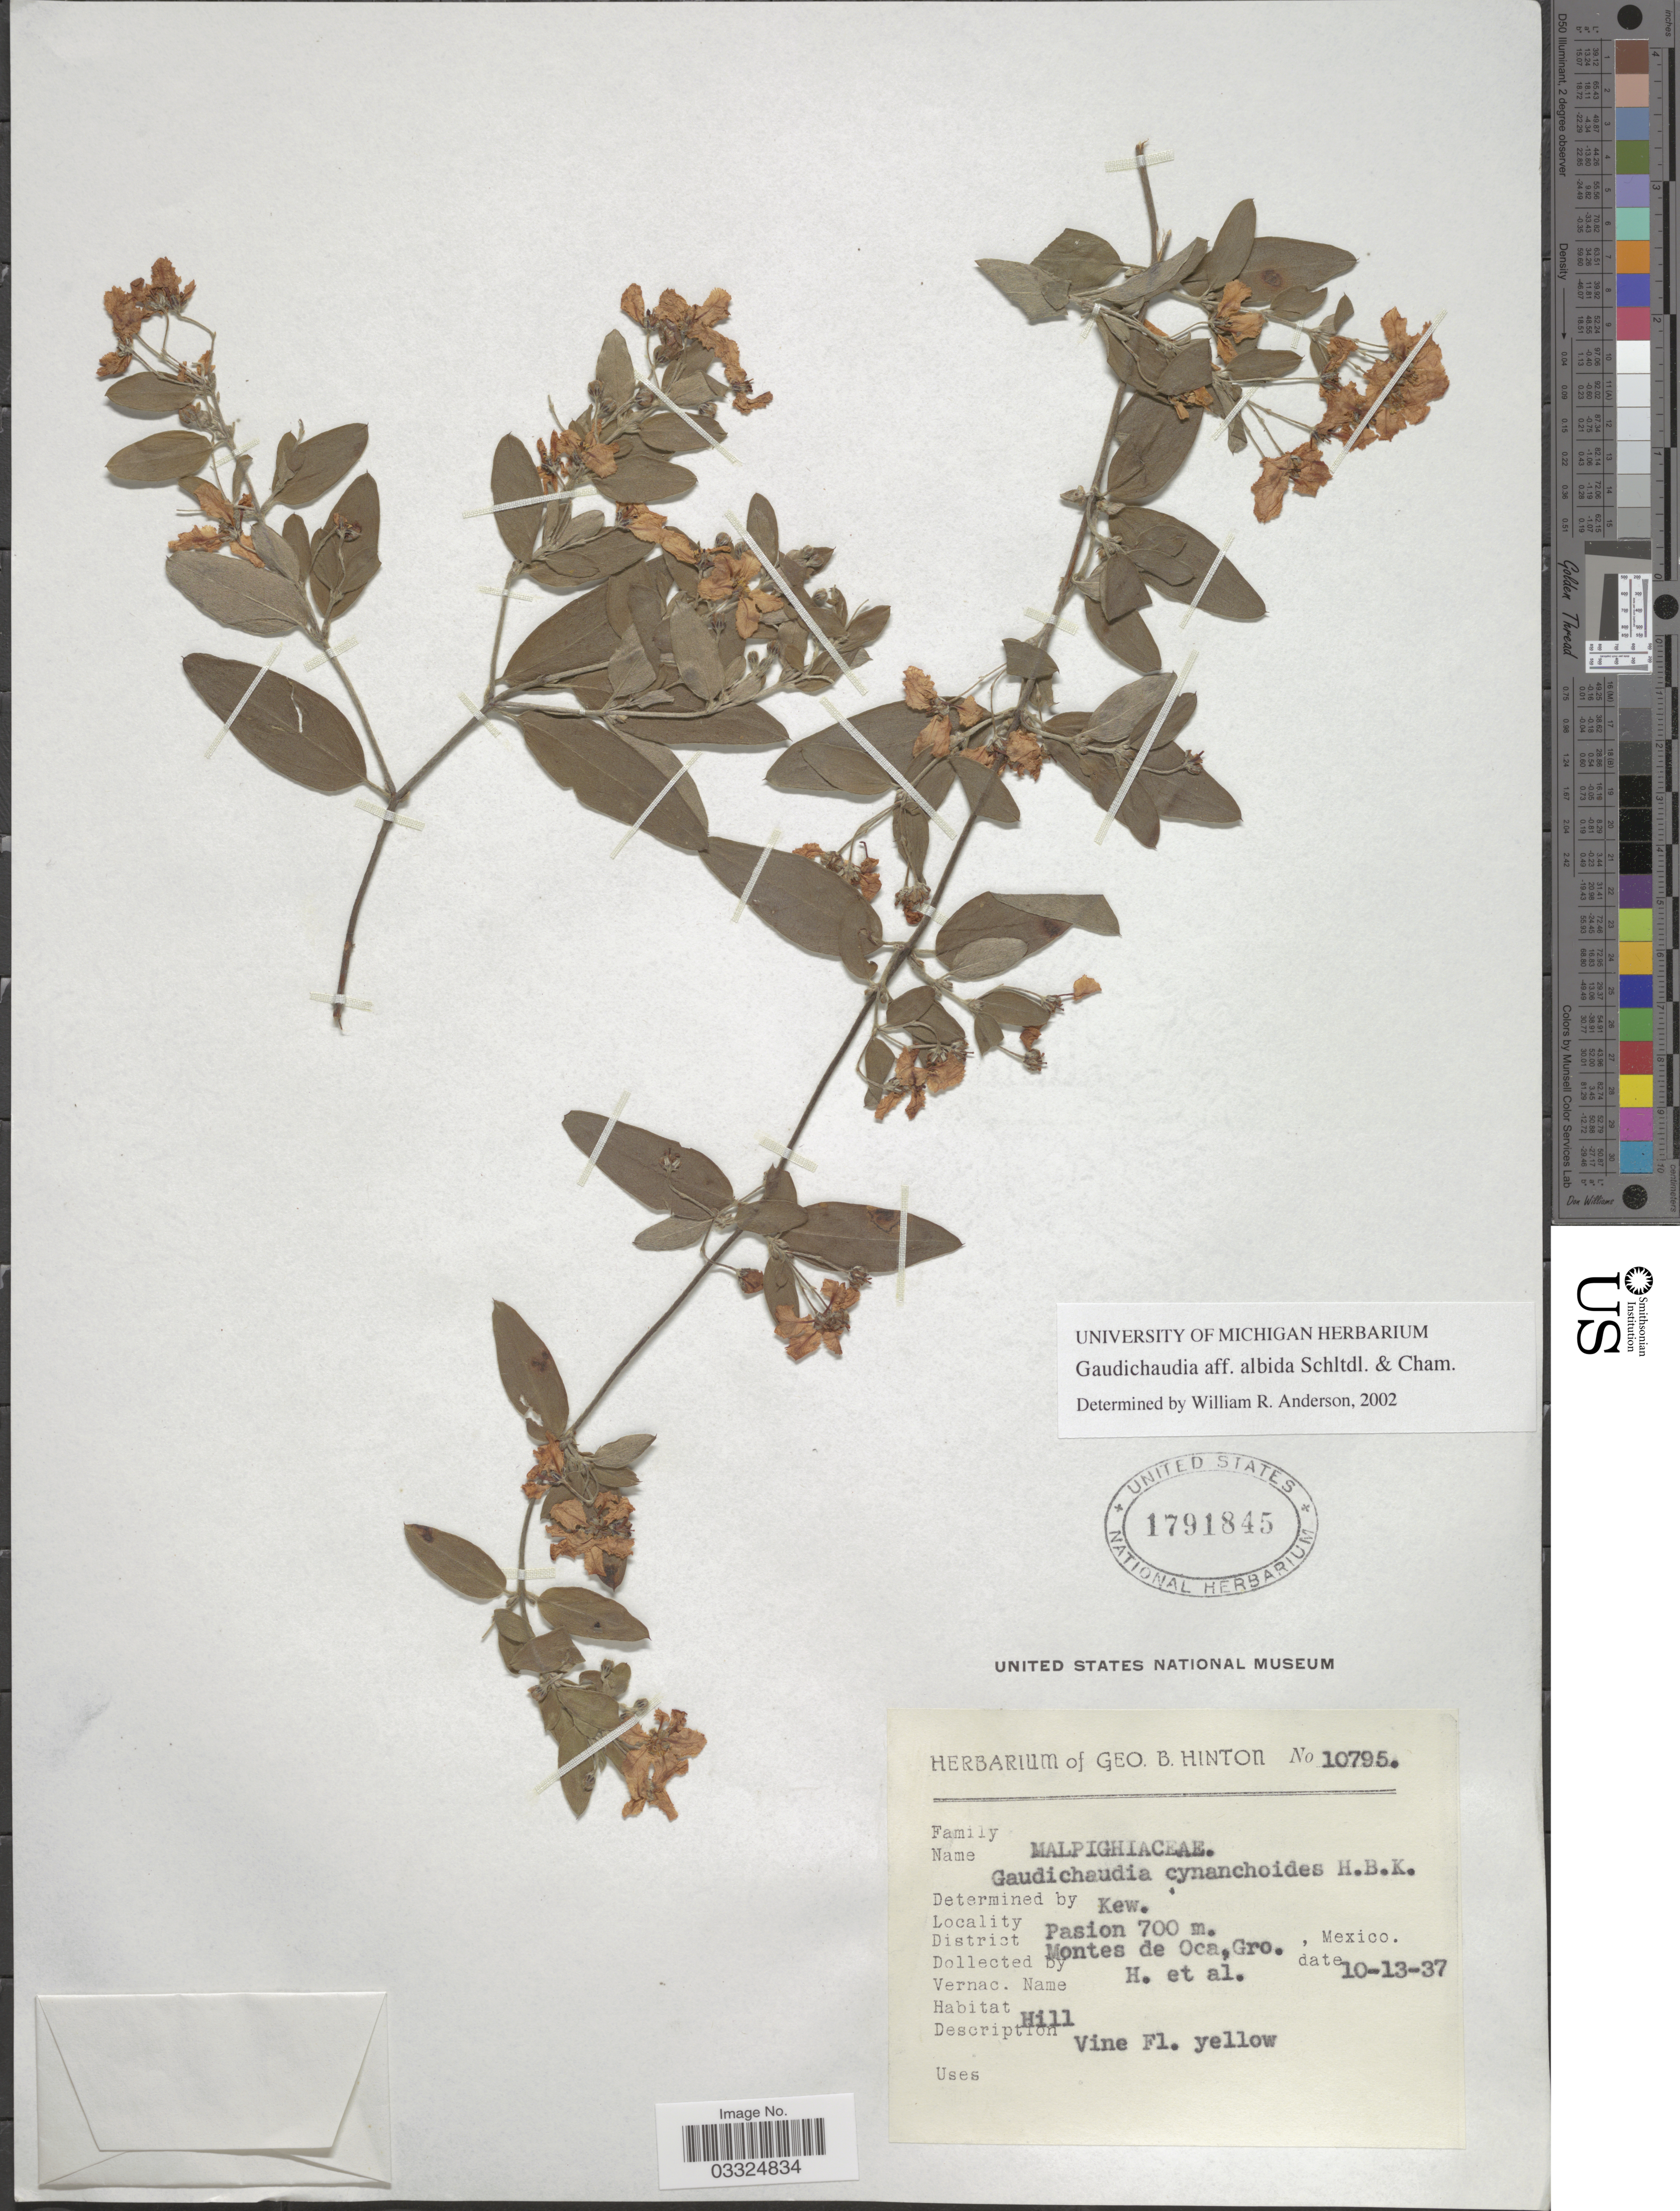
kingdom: Plantae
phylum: Tracheophyta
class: Magnoliopsida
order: Malpighiales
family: Malpighiaceae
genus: Gaudichaudia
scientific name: Gaudichaudia albida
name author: Schltdl. & Cham.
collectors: G. B. Hinton & et al.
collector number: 10795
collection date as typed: Transcribed d/m/y: 13/10/37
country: Mexico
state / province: Guerrero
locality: Pasion. District Montes de Oca, Gro.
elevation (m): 700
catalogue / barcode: US 1791845